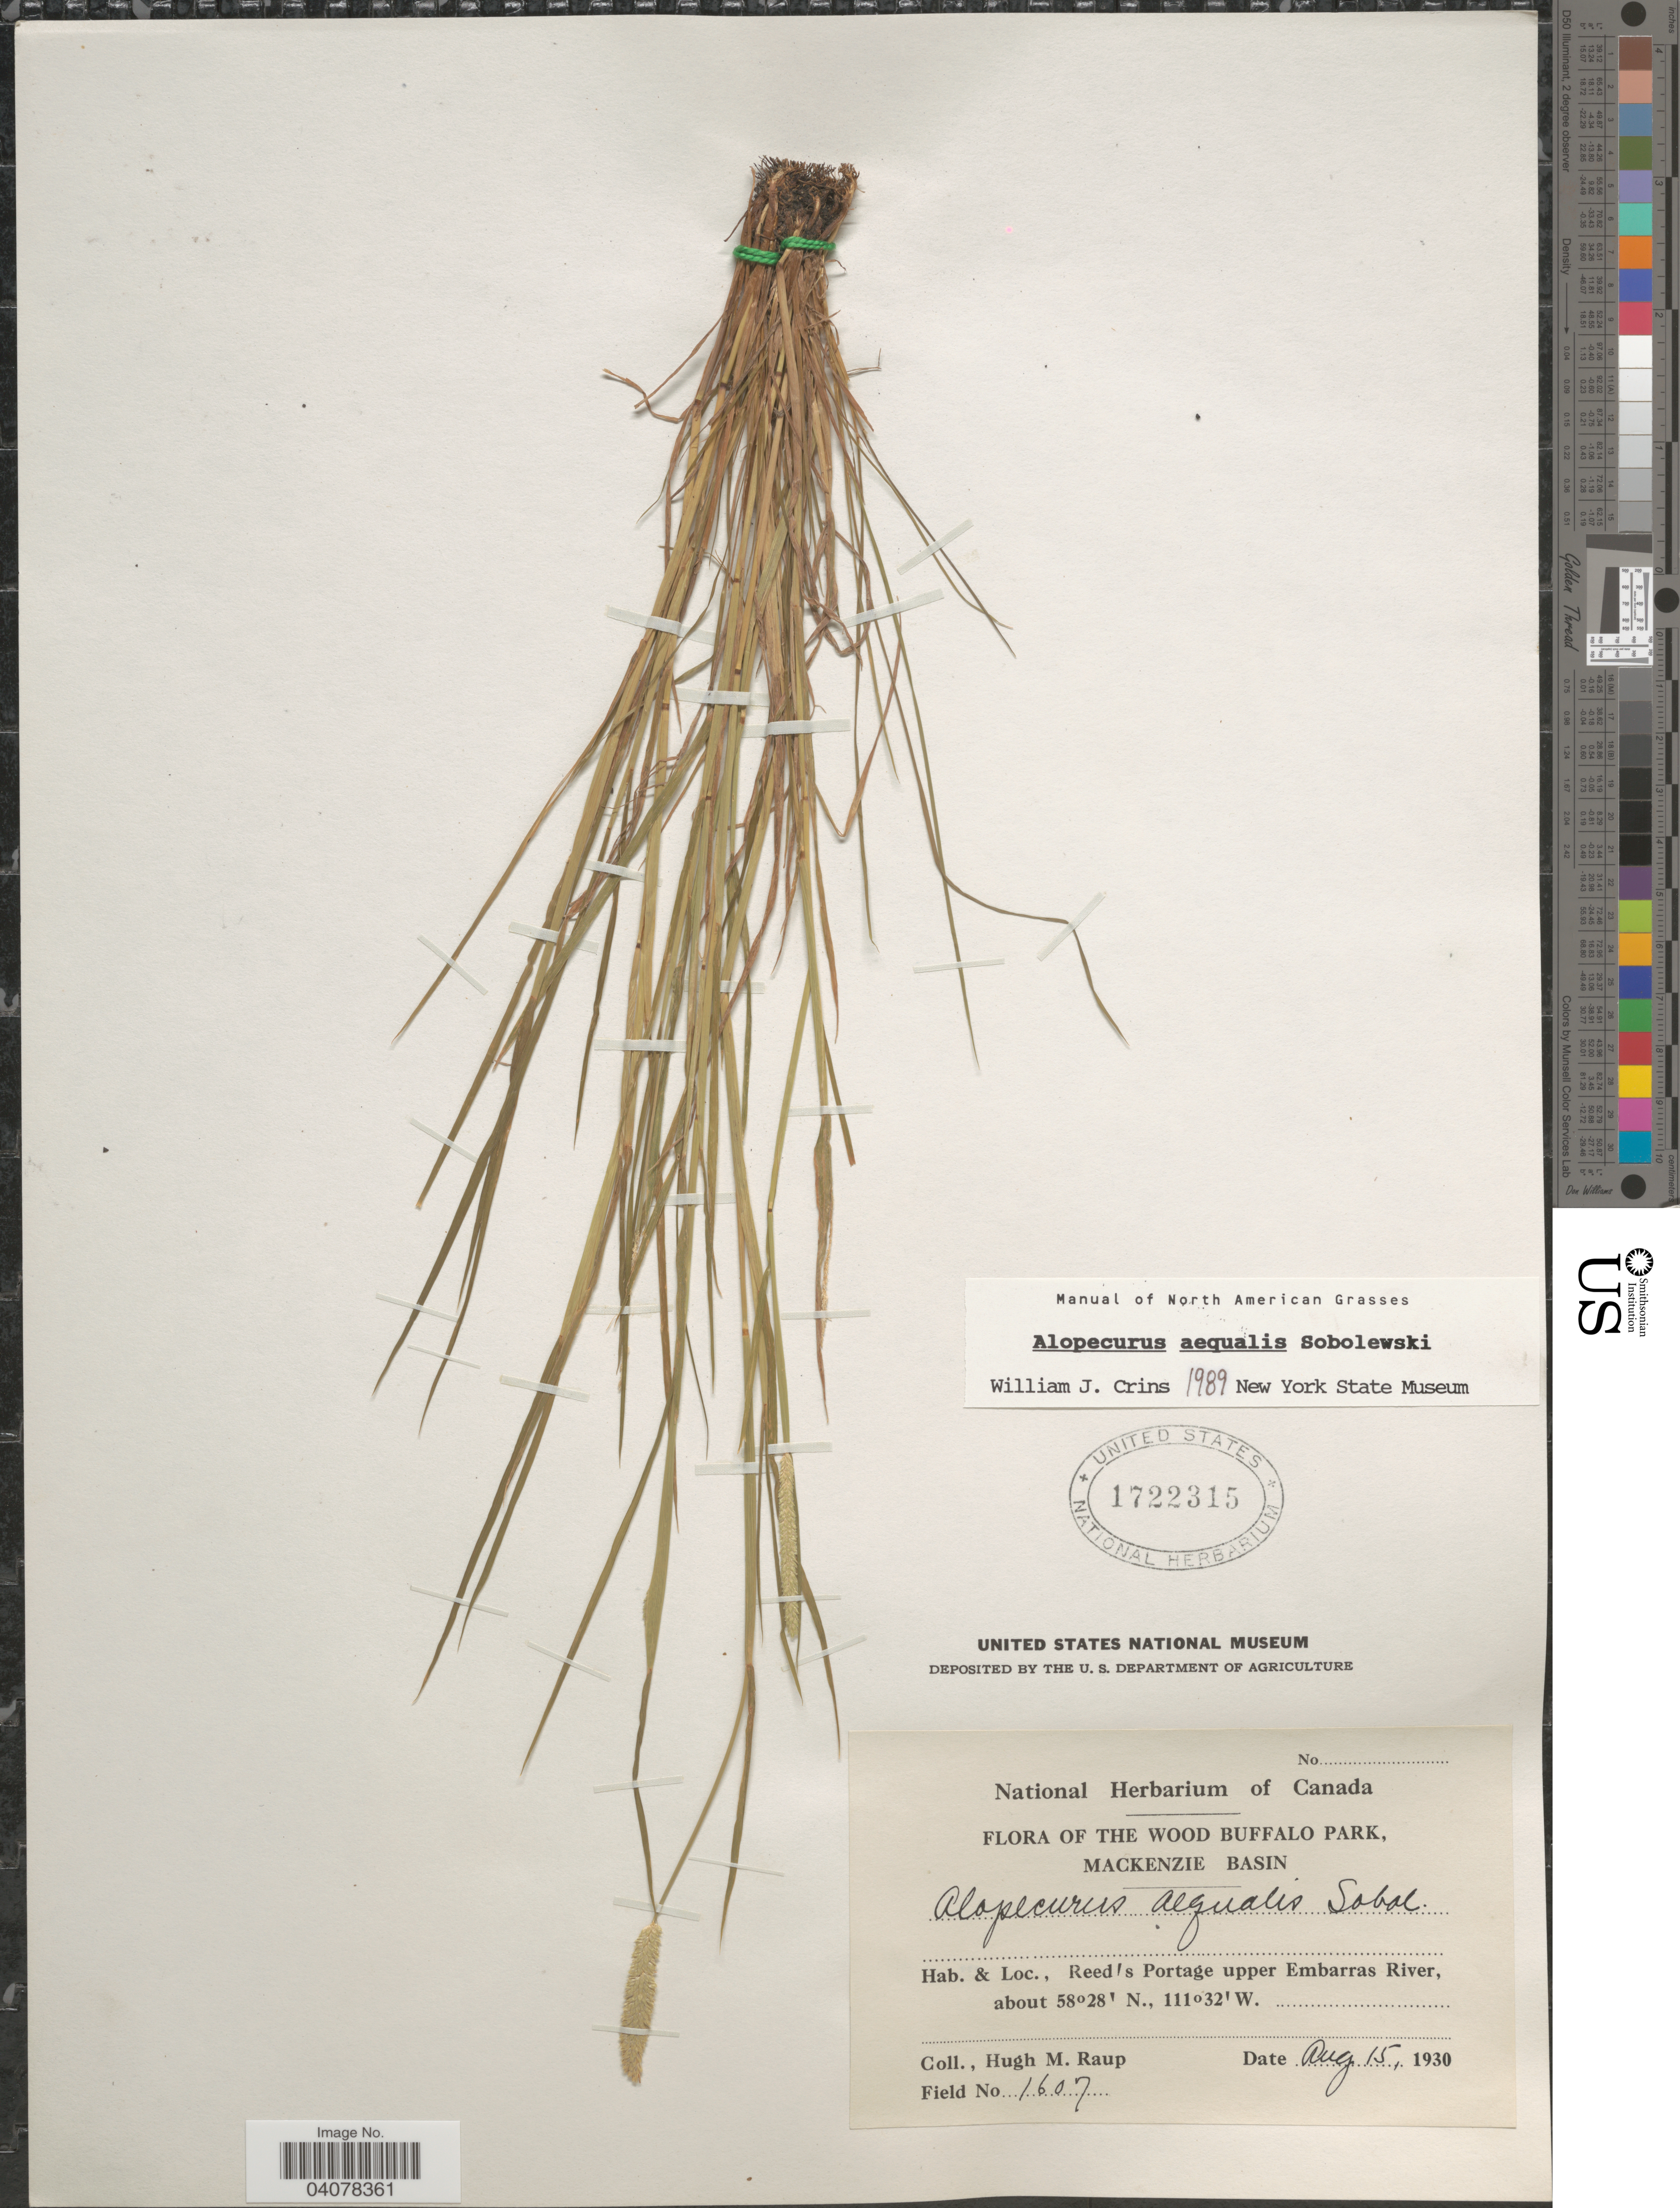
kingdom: Plantae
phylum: Tracheophyta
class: Liliopsida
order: Poales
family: Poaceae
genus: Alopecurus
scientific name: Alopecurus aequalis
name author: Sobol.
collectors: H. Raup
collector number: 1607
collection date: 1930-08-15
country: Canada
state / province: Alberta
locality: The Wood Buffalo Park, Mackenzie Basin. Reed's Portage upper Embarras River.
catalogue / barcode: US 1722315